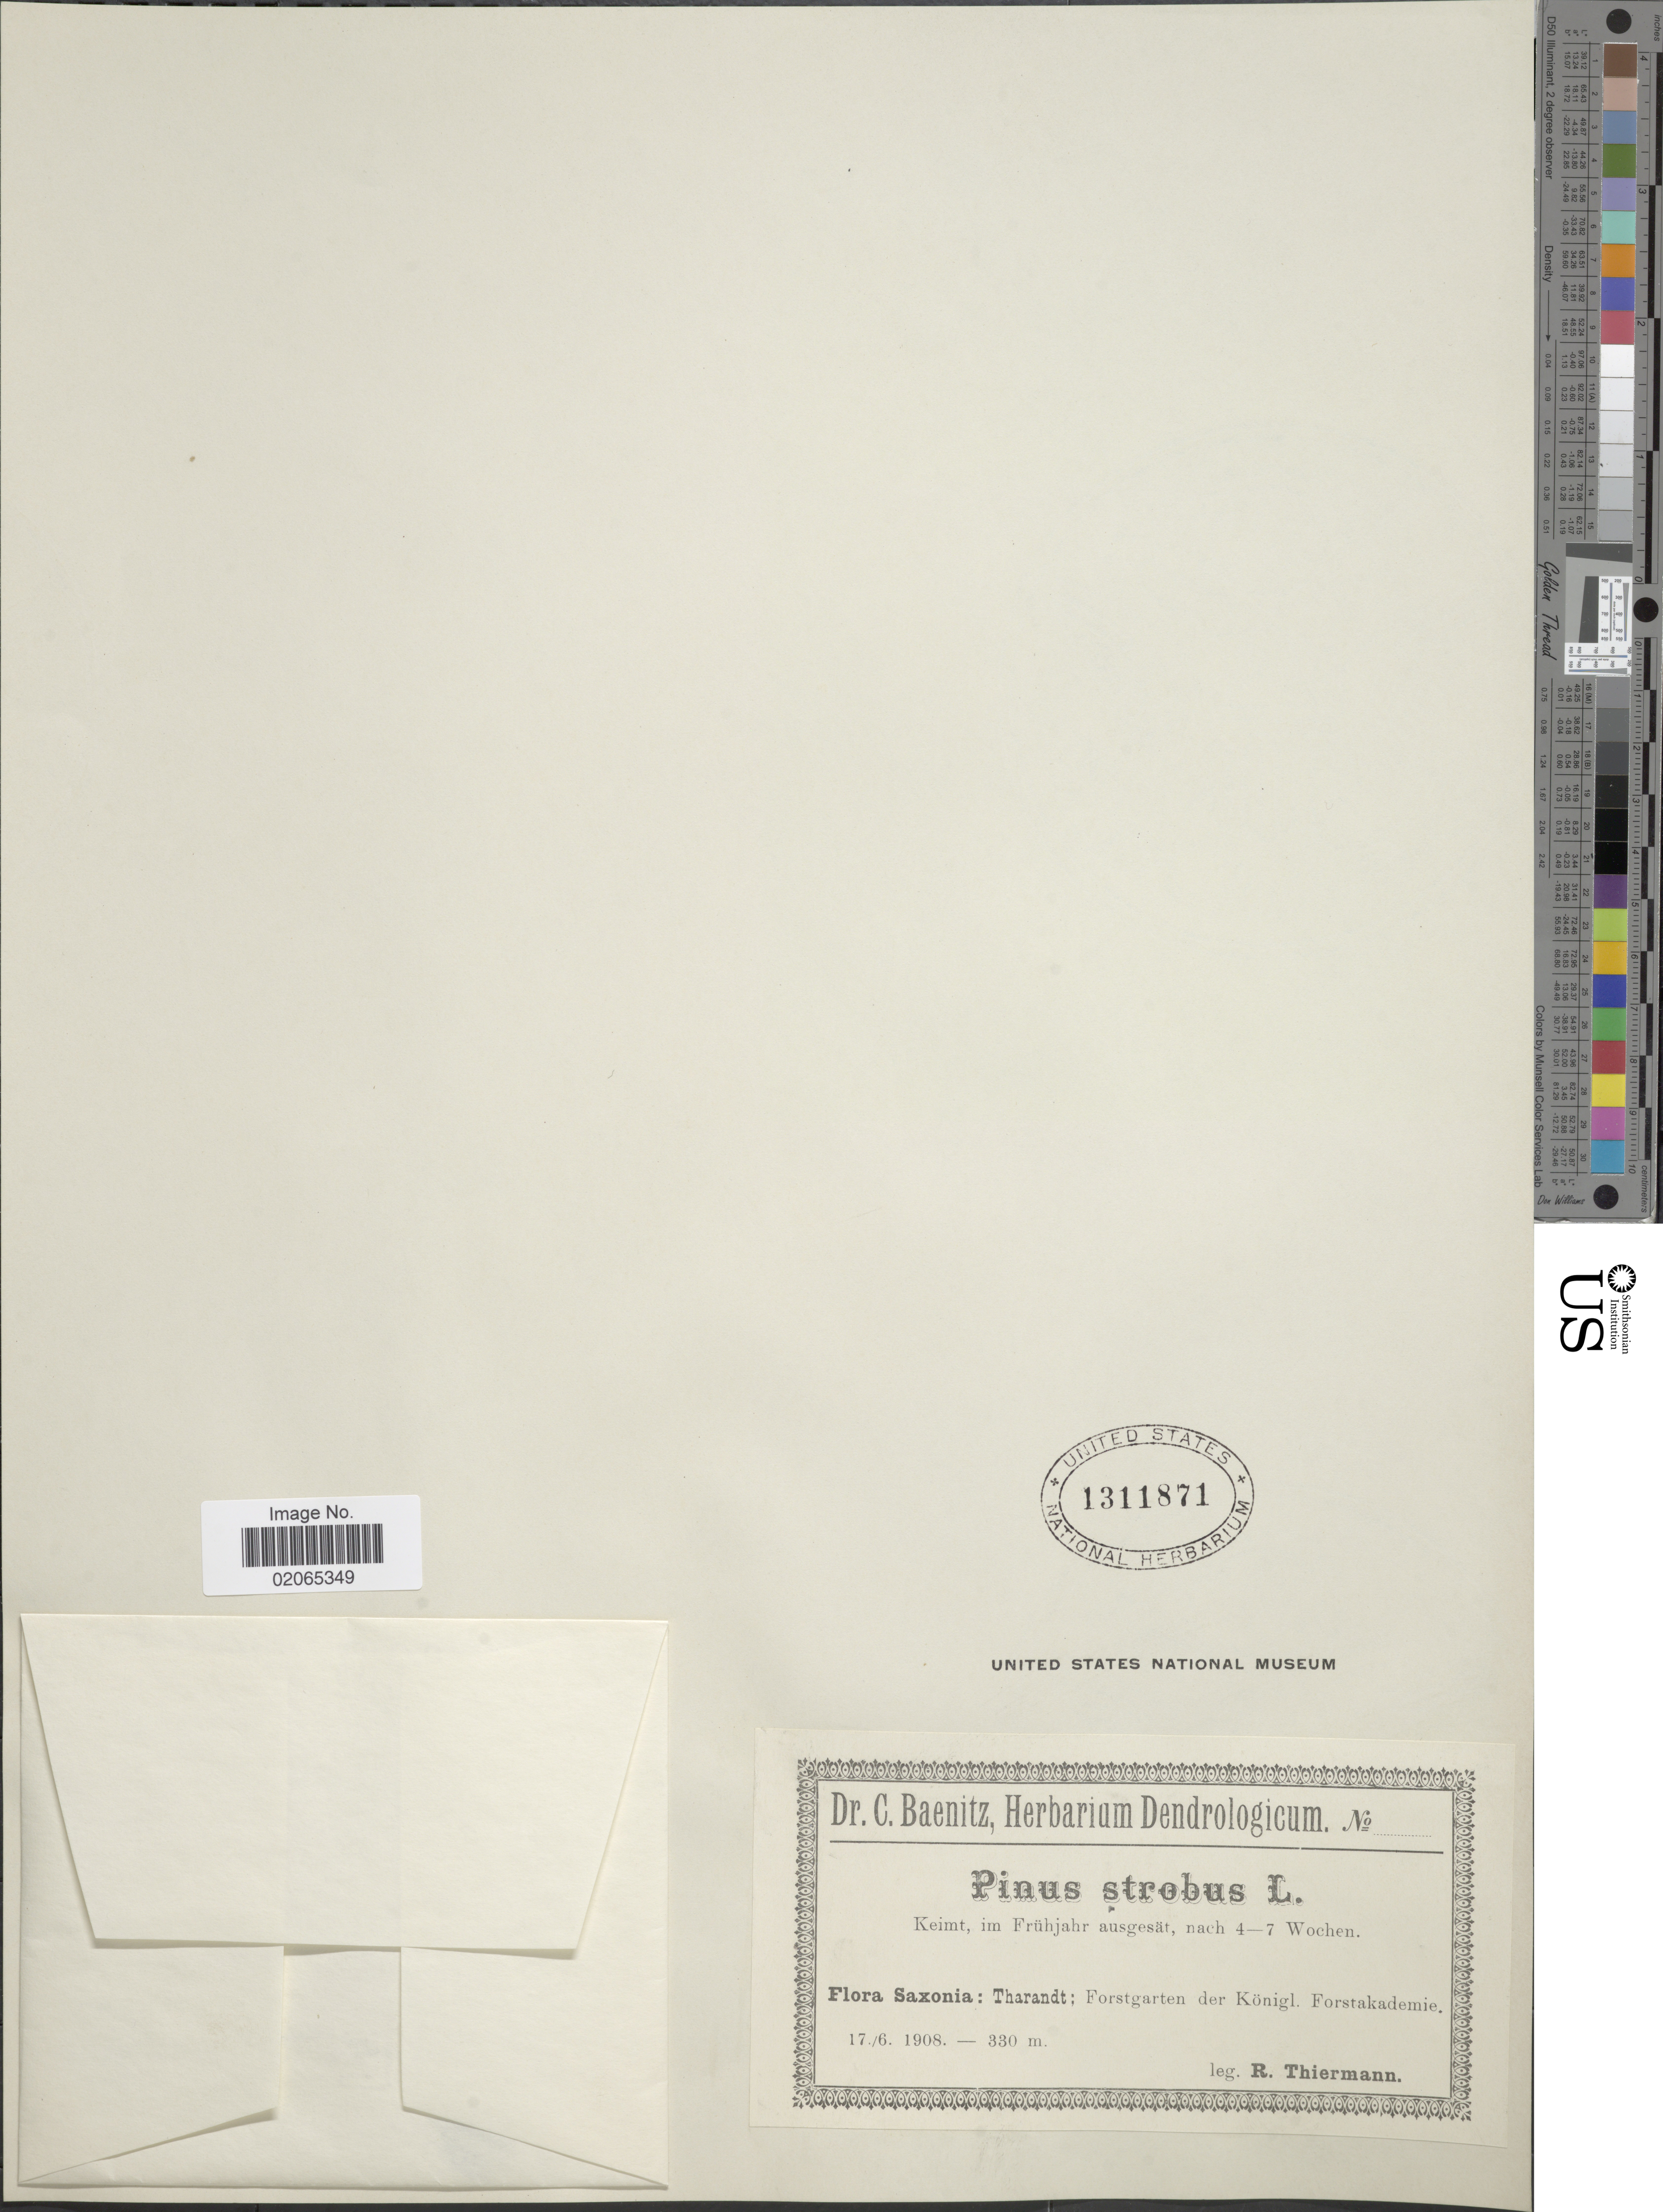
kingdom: Plantae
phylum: Tracheophyta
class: Pinopsida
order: Pinales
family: Pinaceae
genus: Pinus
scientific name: Pinus strobus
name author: L.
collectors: R. Thiermann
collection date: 1908-06-17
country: Germany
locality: Saxonia: Tharandt; Forstgarten der Königl. Forstakademie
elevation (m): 330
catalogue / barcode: US 1311871